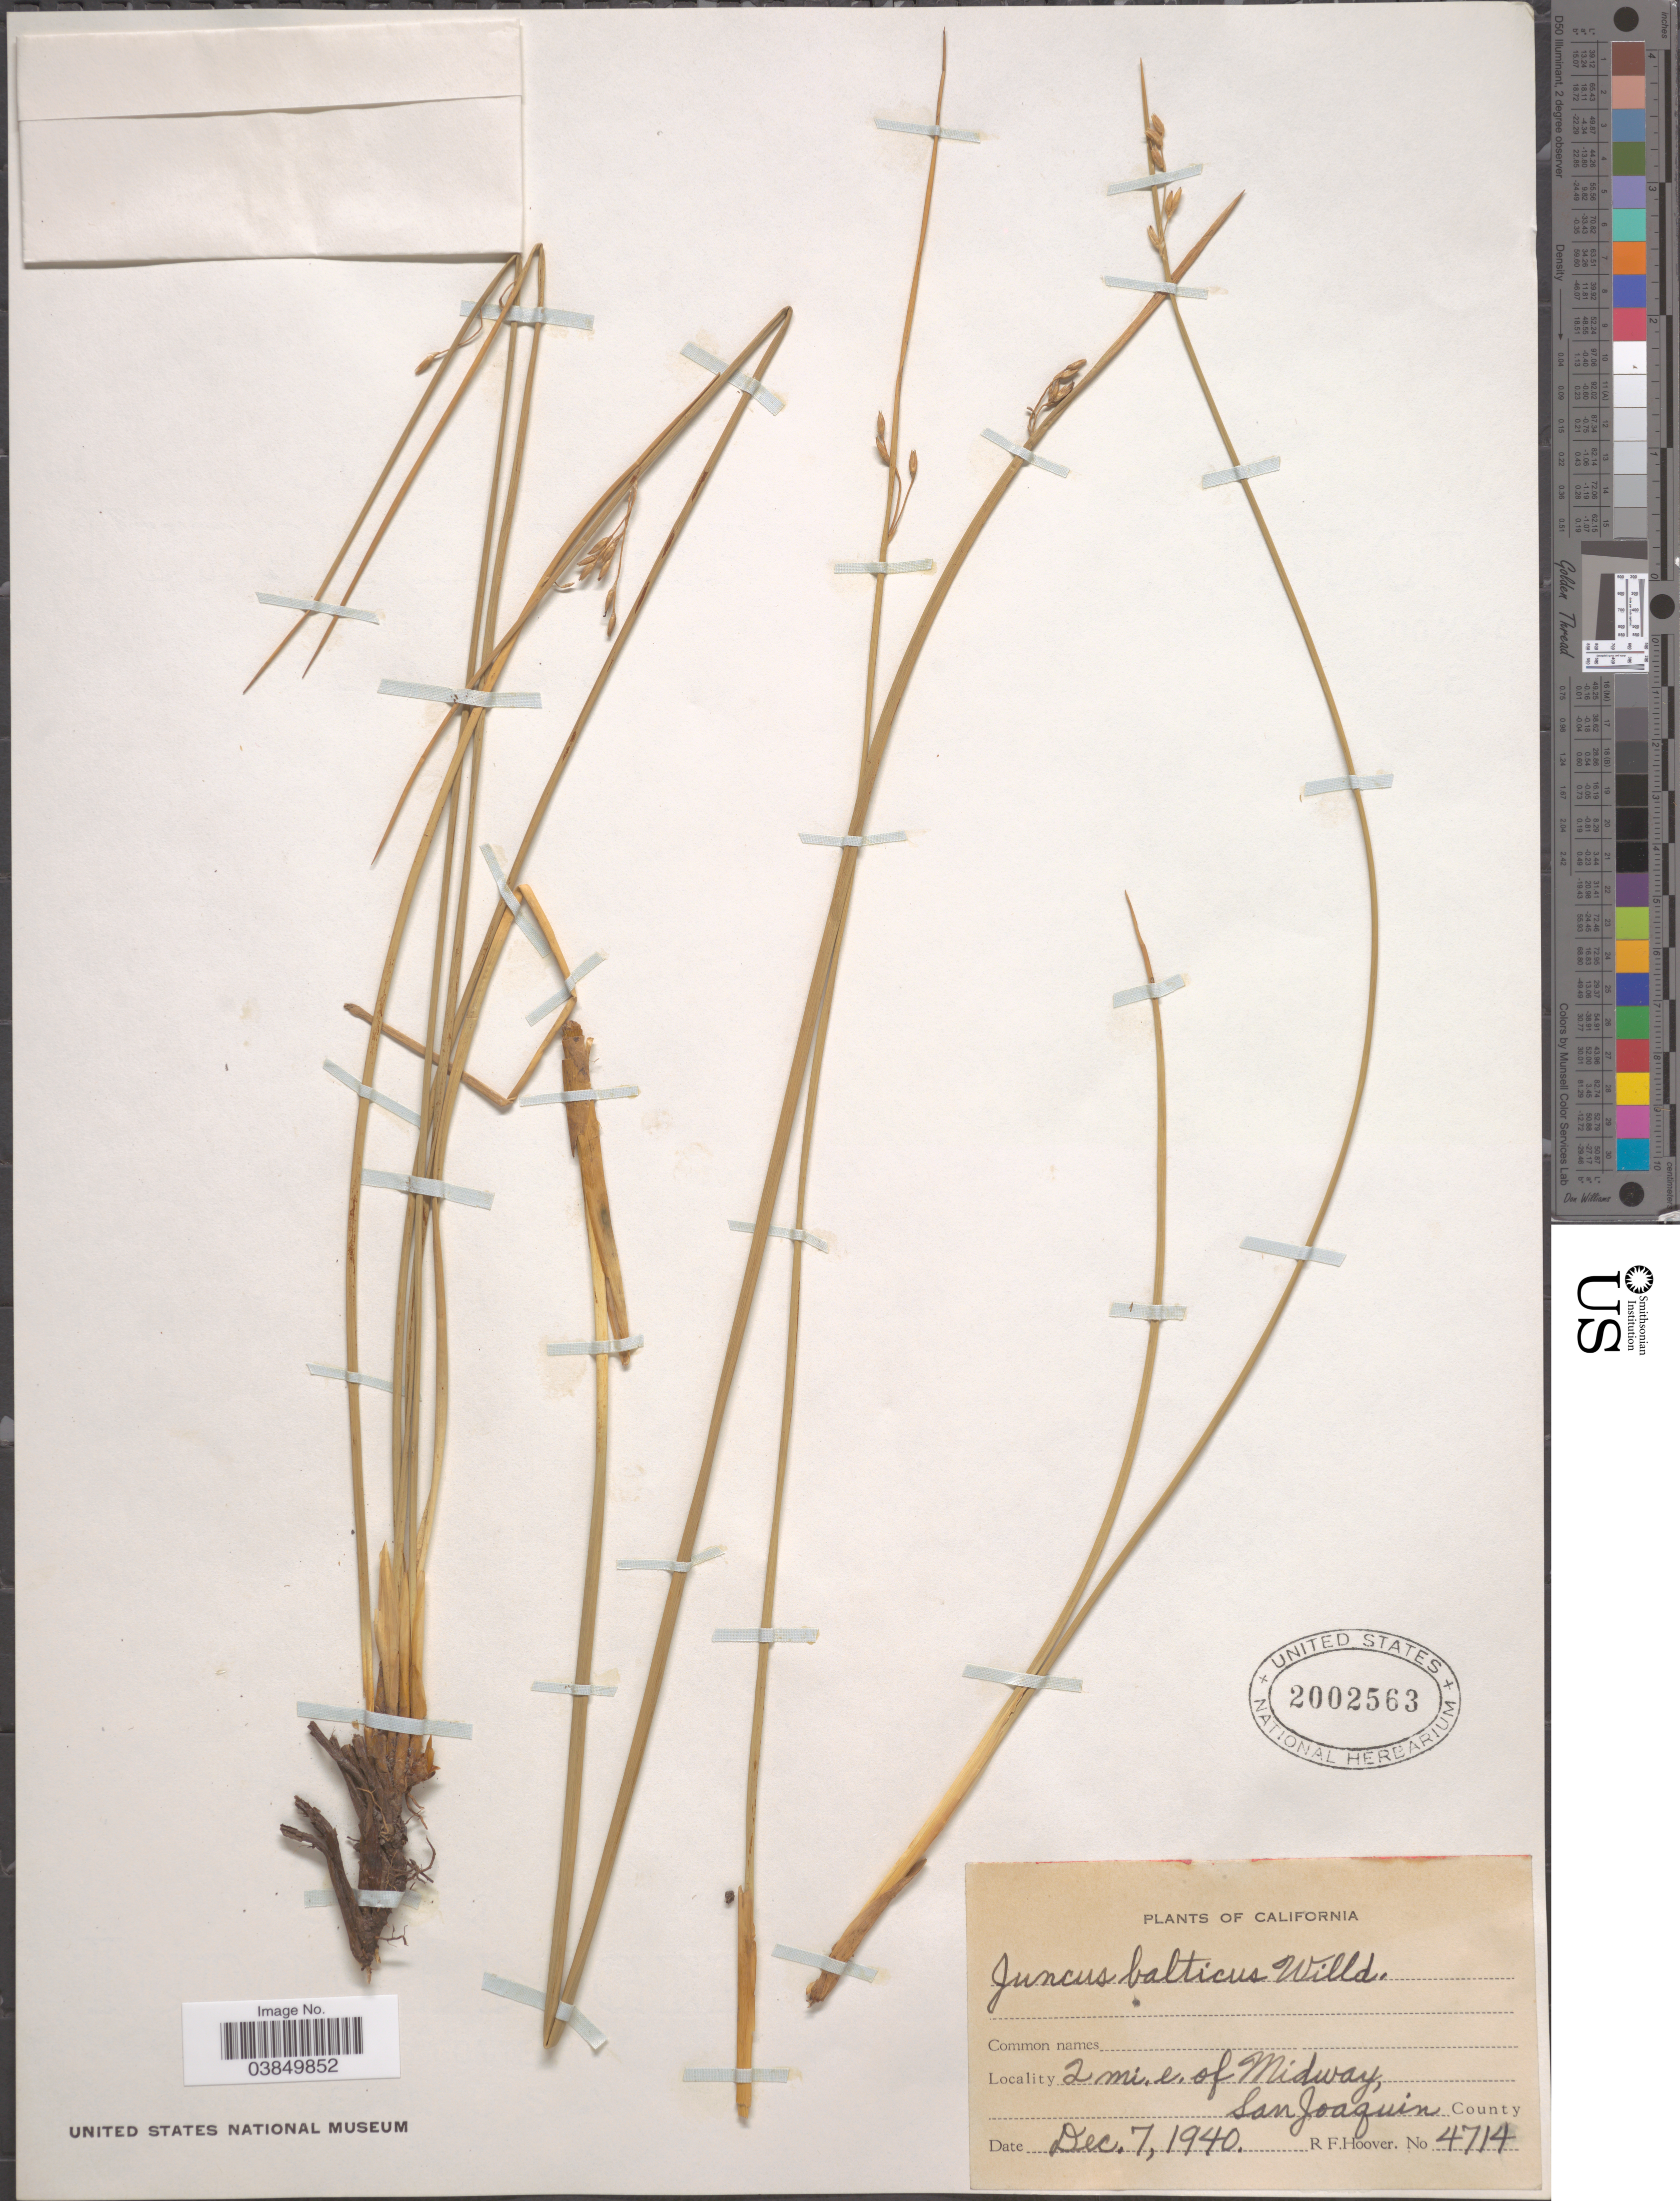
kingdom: Plantae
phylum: Tracheophyta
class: Liliopsida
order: Poales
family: Juncaceae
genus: Juncus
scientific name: Juncus balticus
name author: Willd.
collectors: R. F. Hoover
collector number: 4714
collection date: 1940-12-07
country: United States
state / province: California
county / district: San Joaquin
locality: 2 mi. e. of Midway, San Joaquin County.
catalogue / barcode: US 2002563